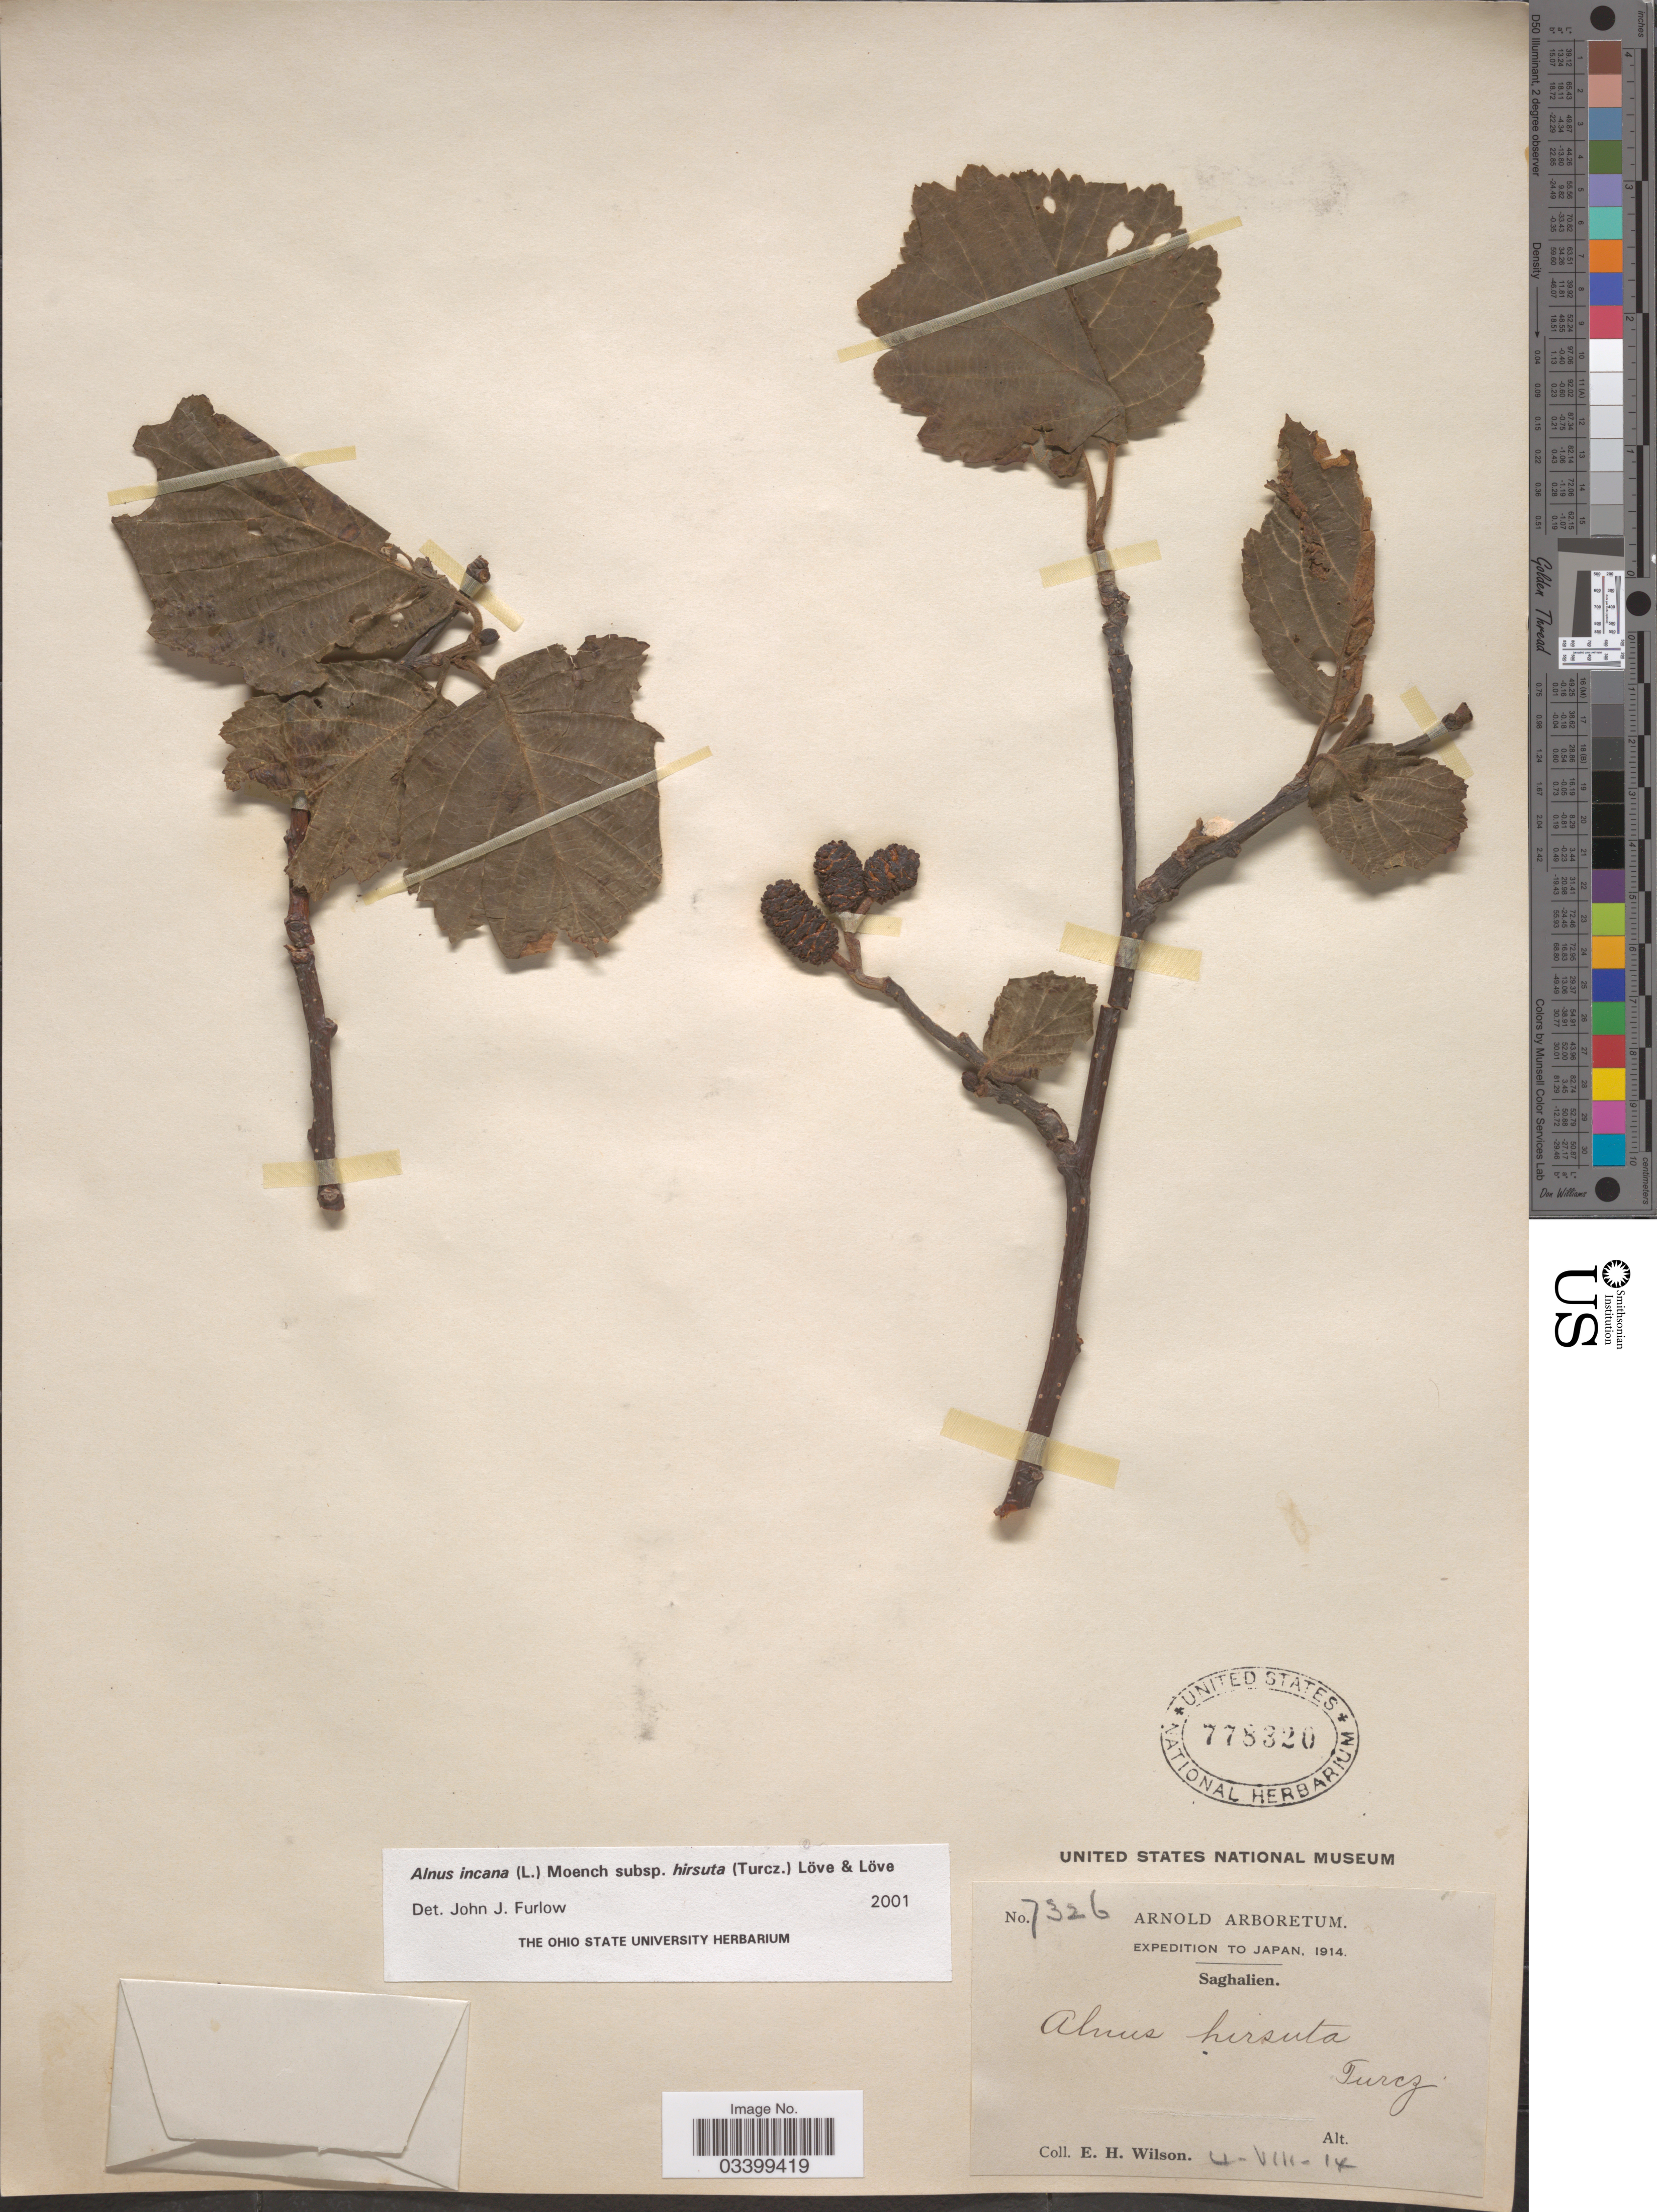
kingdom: Plantae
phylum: Tracheophyta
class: Magnoliopsida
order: Fagales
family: Betulaceae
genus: Alnus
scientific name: Alnus incana subsp. hirsuta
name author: (Spach) Á. Löve & D. Löve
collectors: E. Wilson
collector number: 7326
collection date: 1914-08-04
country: Japan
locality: Saghalien.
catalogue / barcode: US 778320